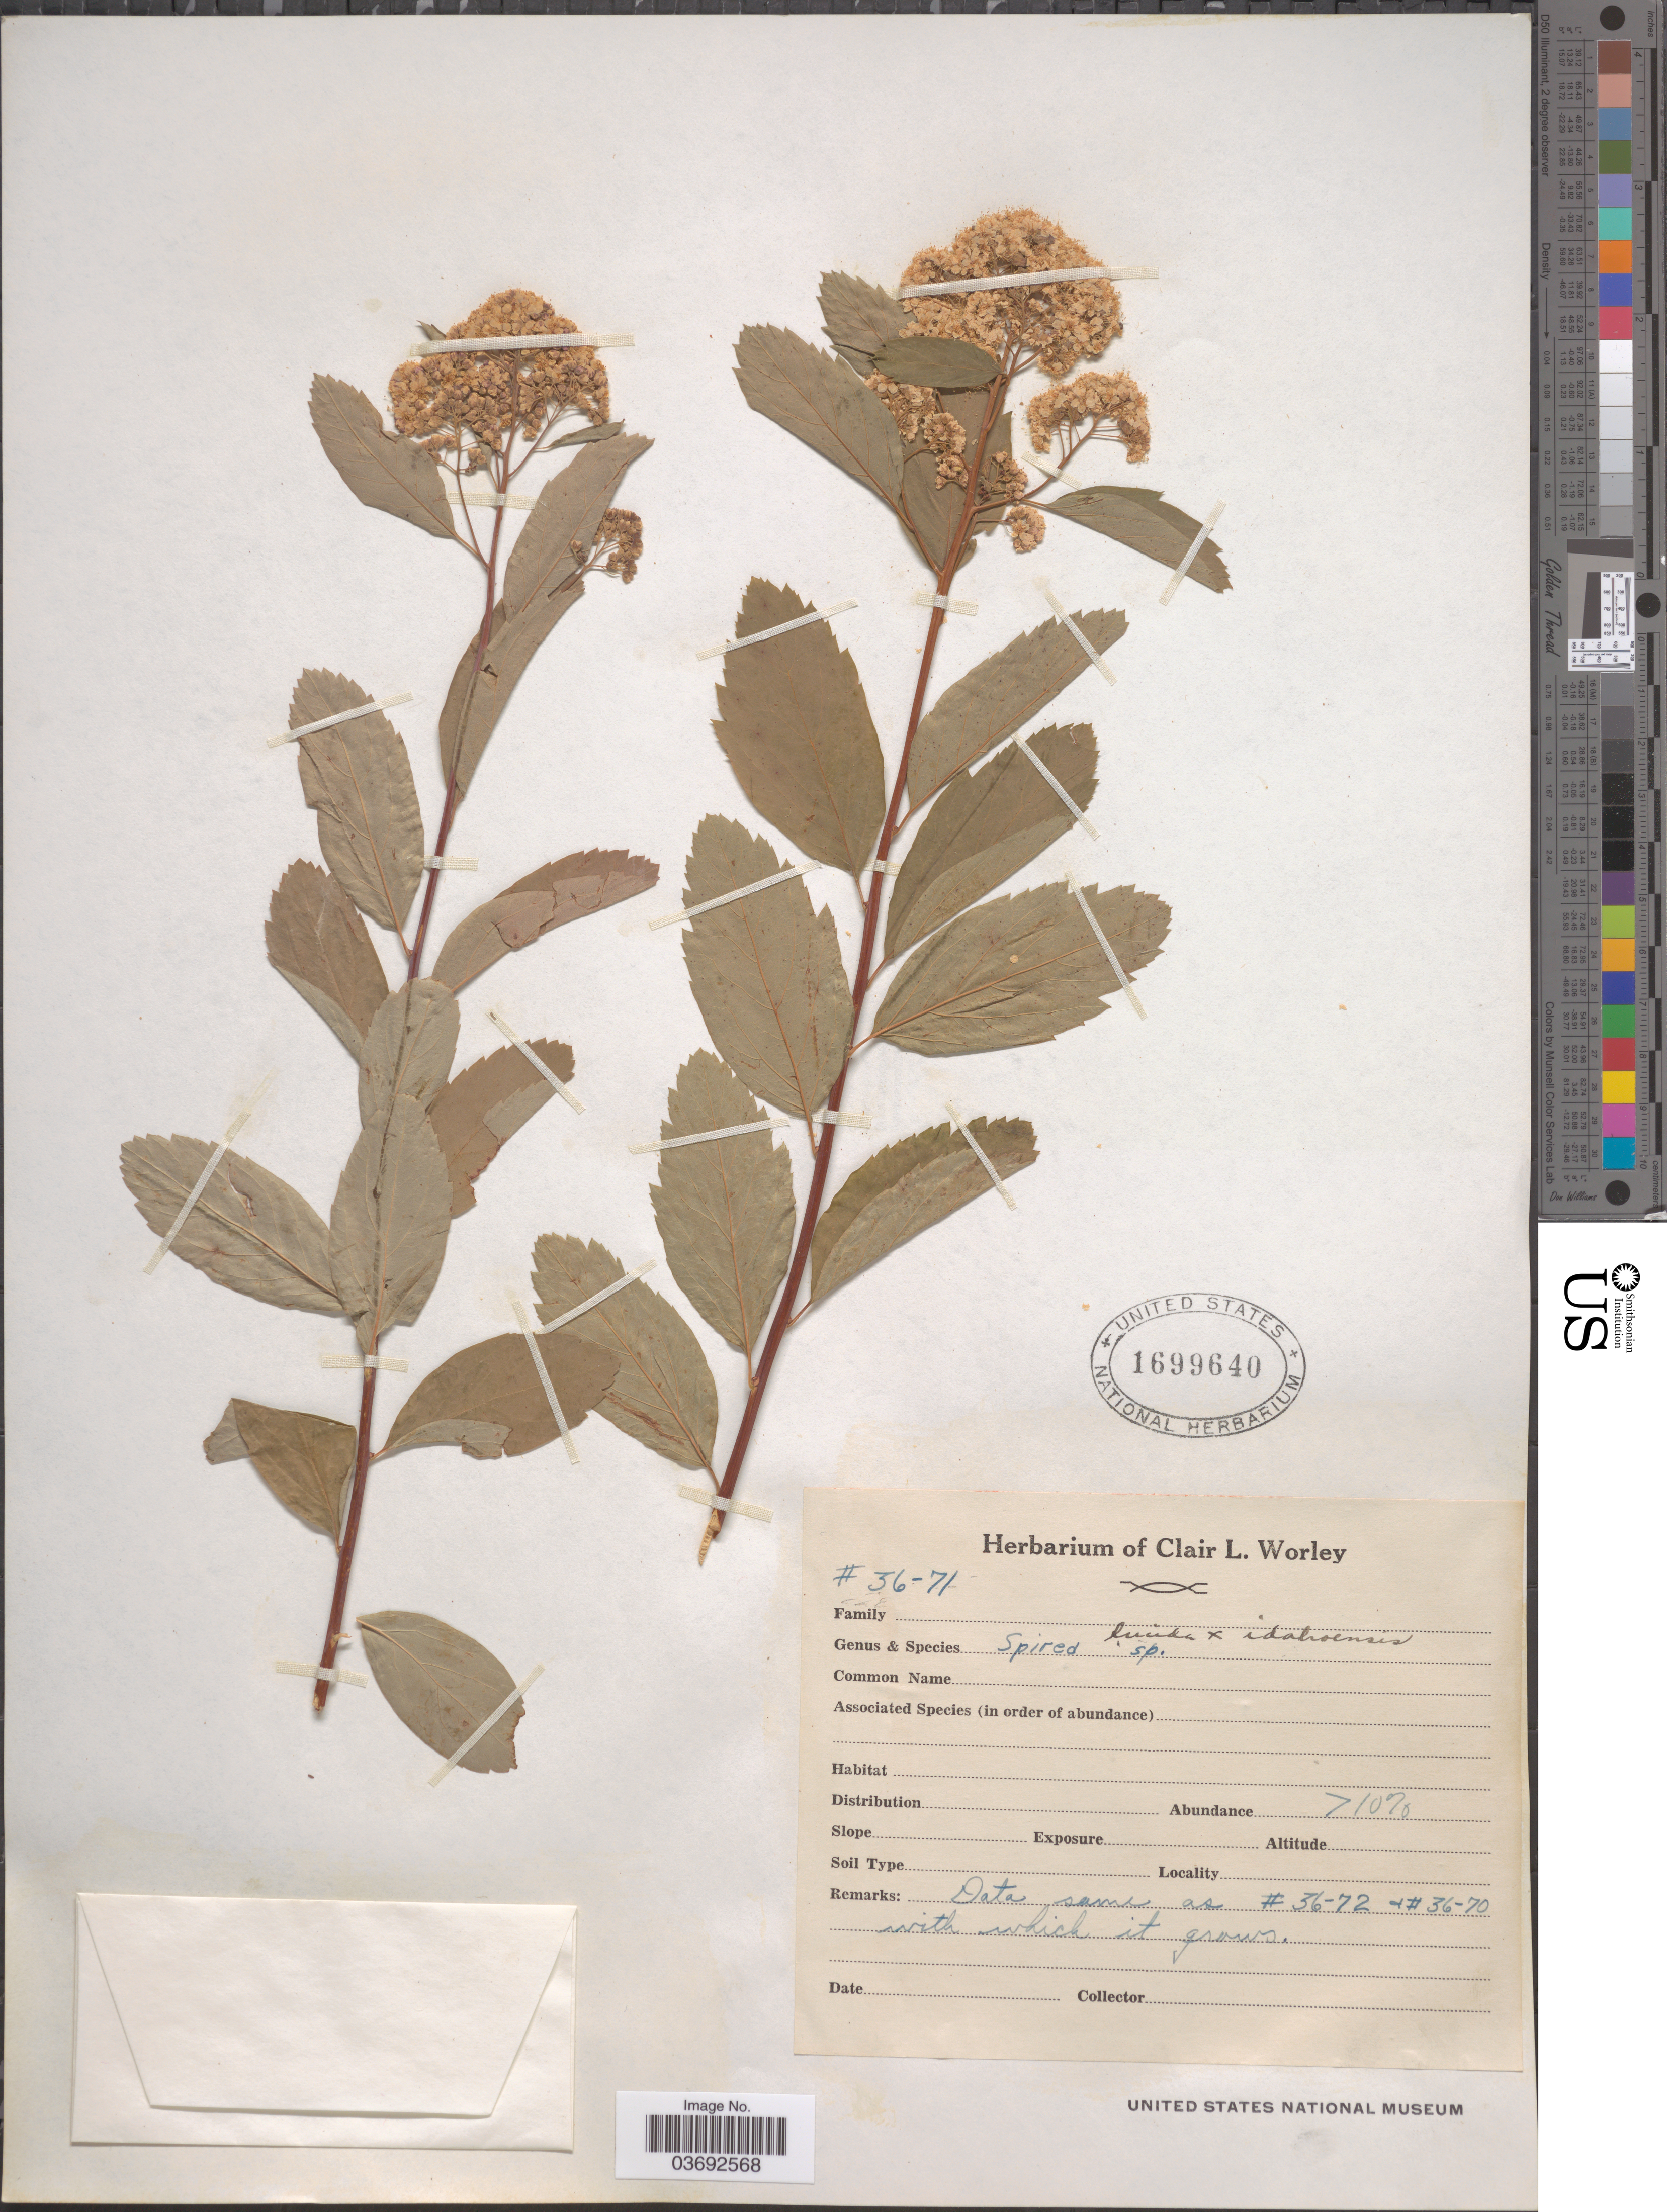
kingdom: Plantae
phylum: Tracheophyta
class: Magnoliopsida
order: Rosales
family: Rosaceae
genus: Spiraea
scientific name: Spiraea lucida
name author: Douglas ex Greene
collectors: Ex herb. Clair L. Worley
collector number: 36-71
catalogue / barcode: US 1699640